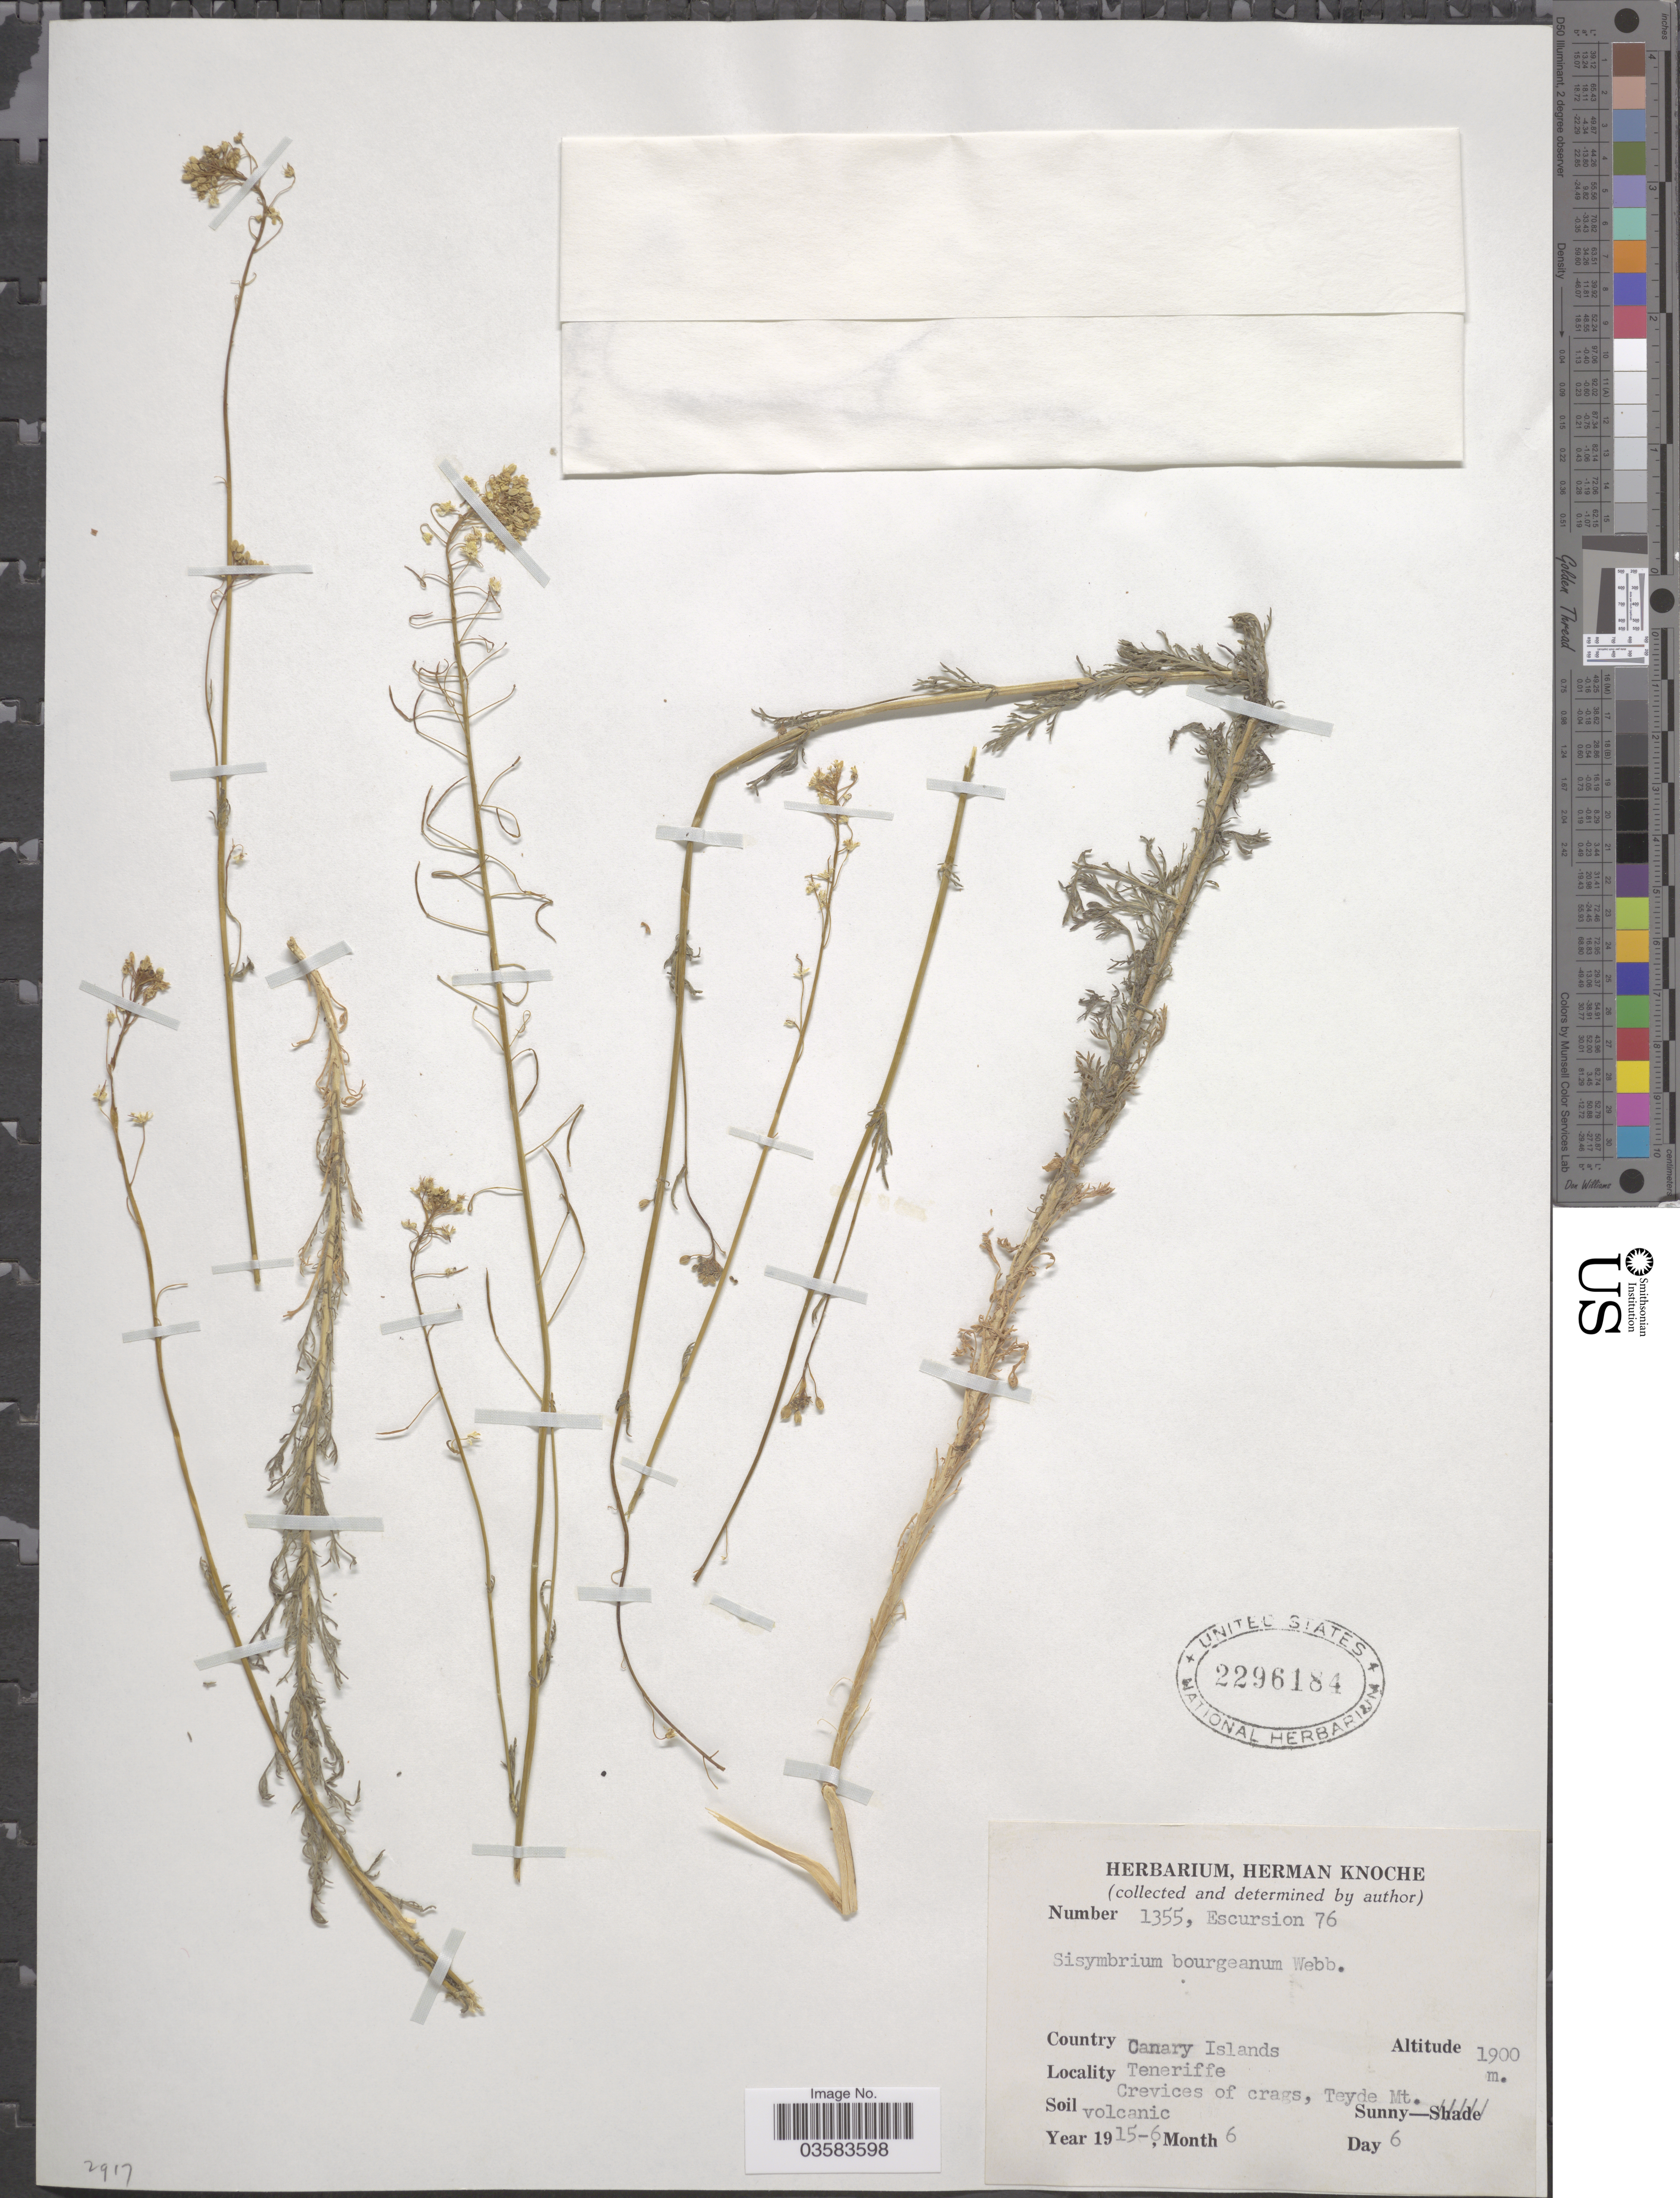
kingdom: Plantae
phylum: Tracheophyta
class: Magnoliopsida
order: Brassicales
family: Brassicaceae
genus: Sisymbrium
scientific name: Sisymbrium bourgaeanum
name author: E. Fourn.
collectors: ex herb. Herman Knoche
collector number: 1355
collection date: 1915-06-06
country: Spain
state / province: Canarias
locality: Canary Islands. Teneriffe. Crevices of crags, Teyde Mt.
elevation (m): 1900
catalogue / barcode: US 2296184